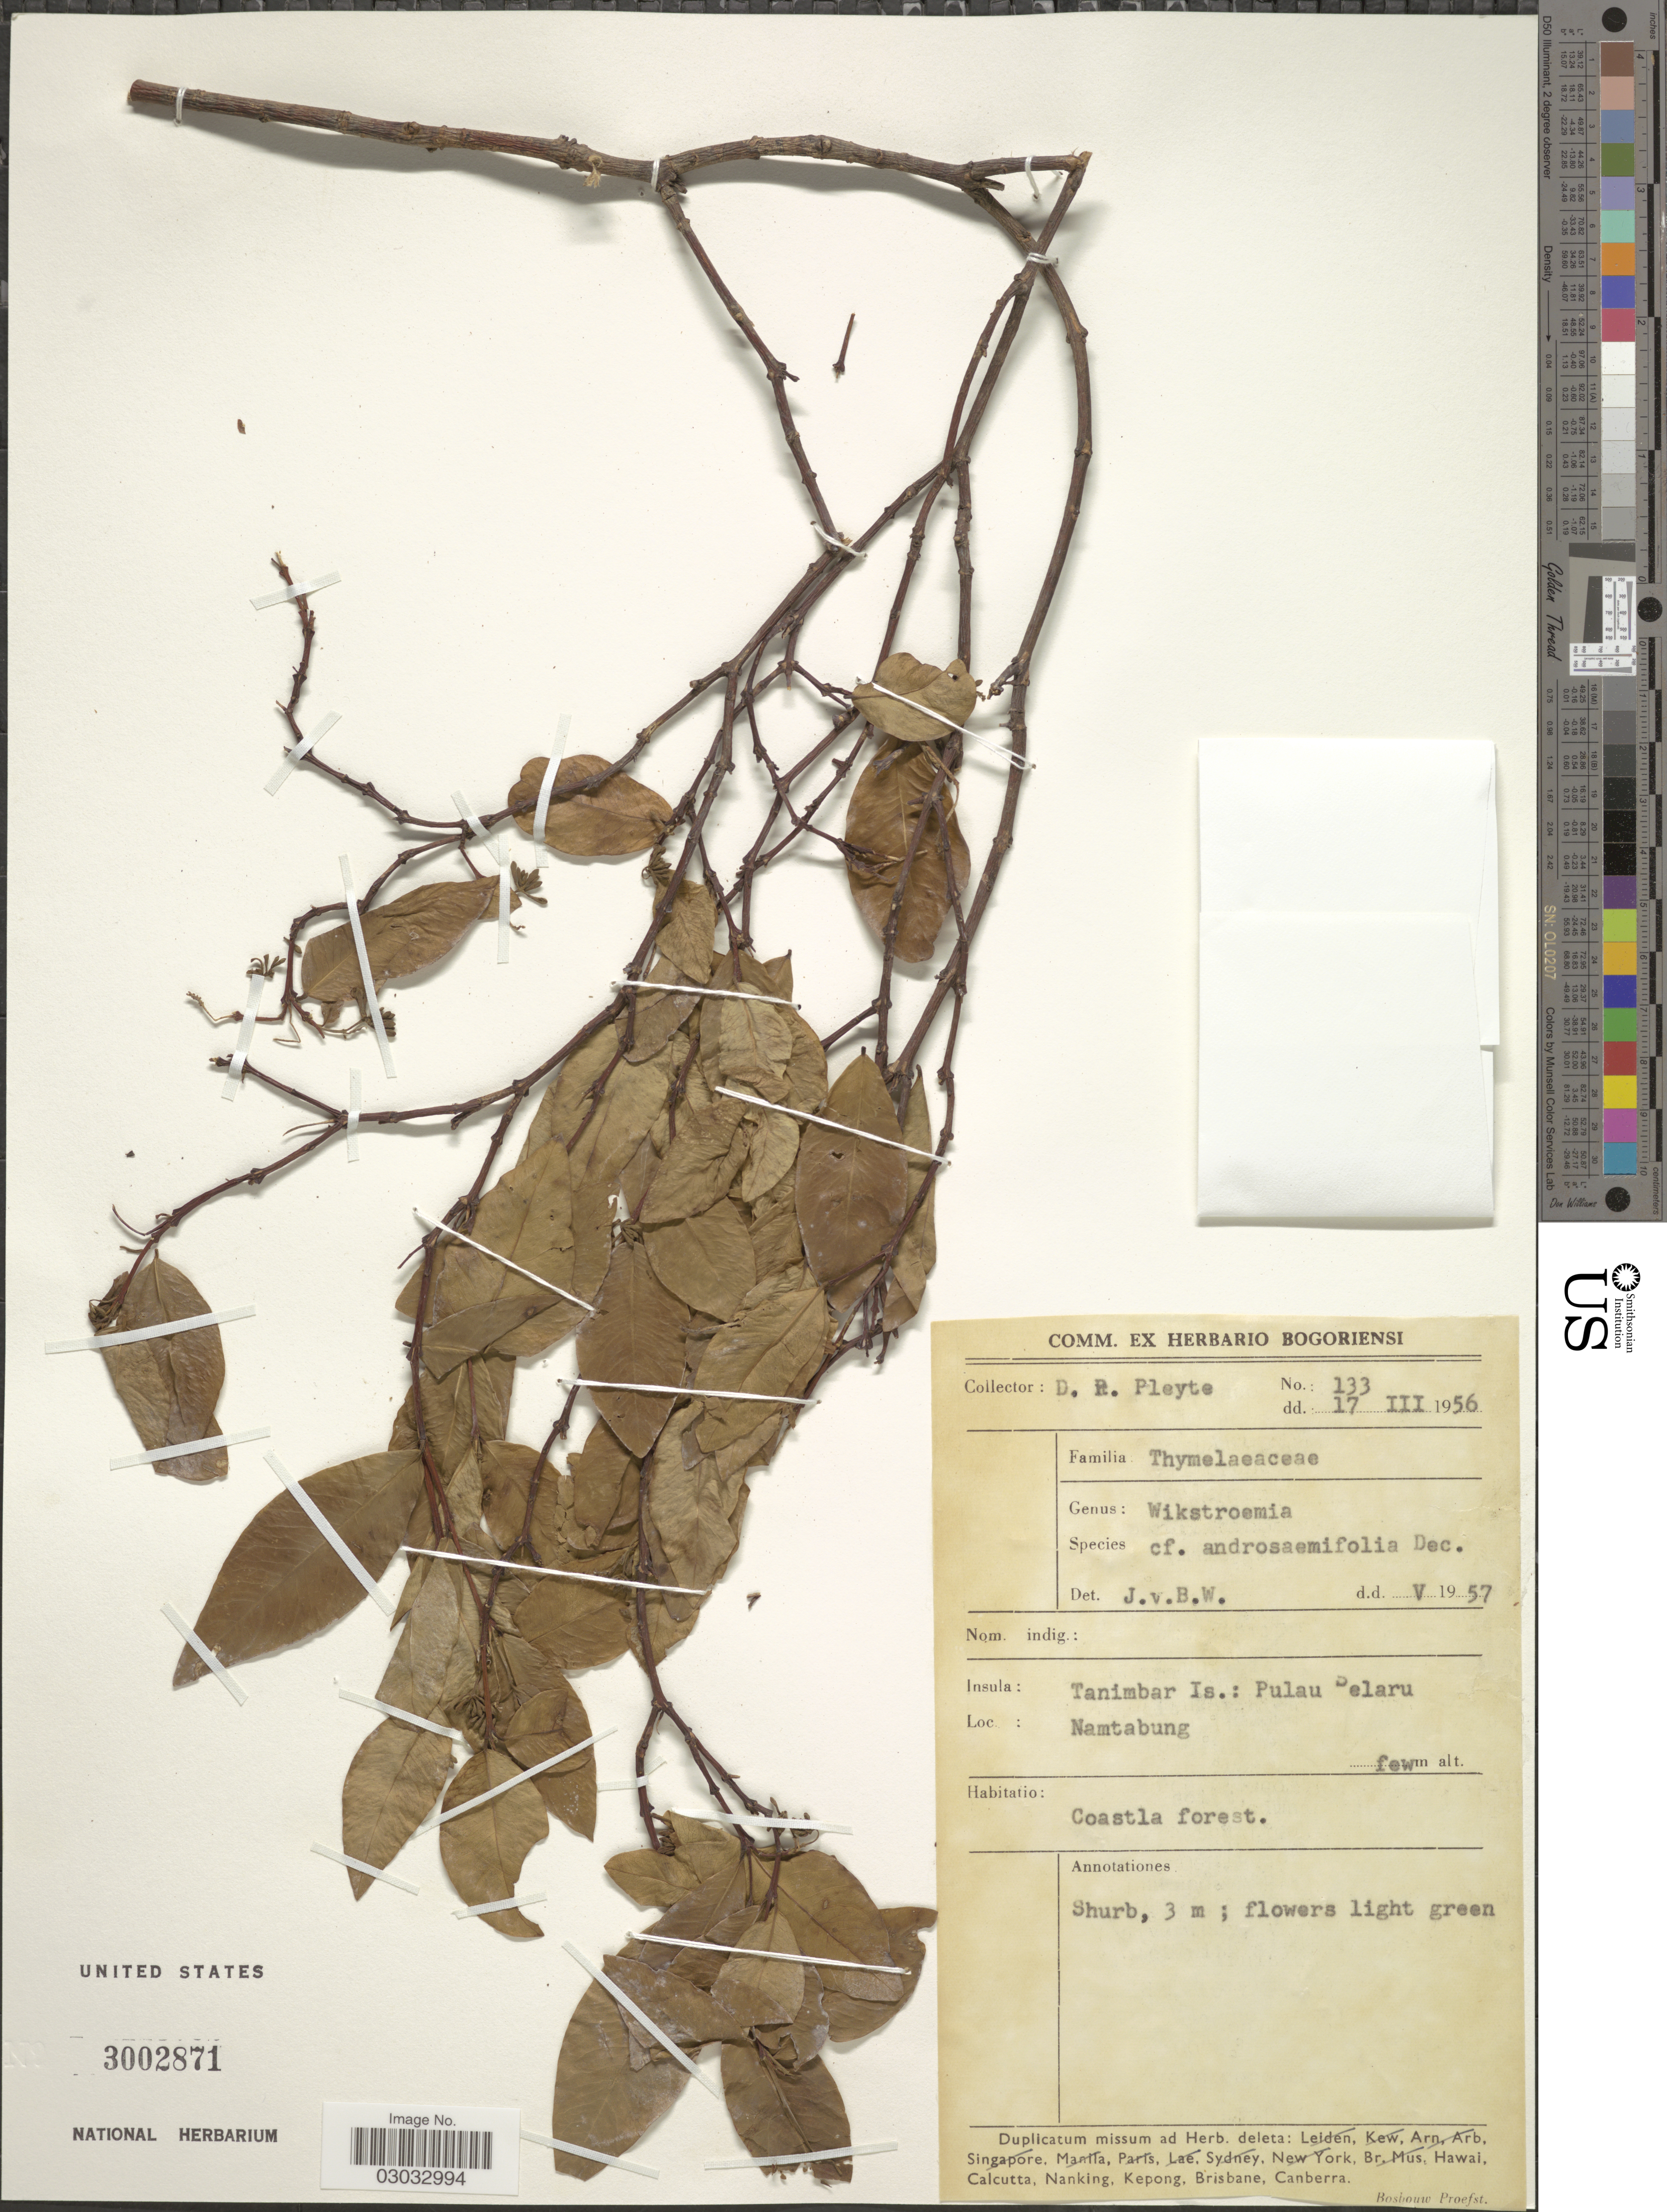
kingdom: Plantae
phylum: Tracheophyta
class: Magnoliopsida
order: Malvales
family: Thymelaeaceae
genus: Wikstroemia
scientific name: Wikstroemia androsaemifolia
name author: Decne.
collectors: D. Pleyte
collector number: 133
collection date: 1956-03-17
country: Indonesia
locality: Insula: Tanimbar Is.: Pulau Selaru, Namtabung.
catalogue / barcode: US 3002871